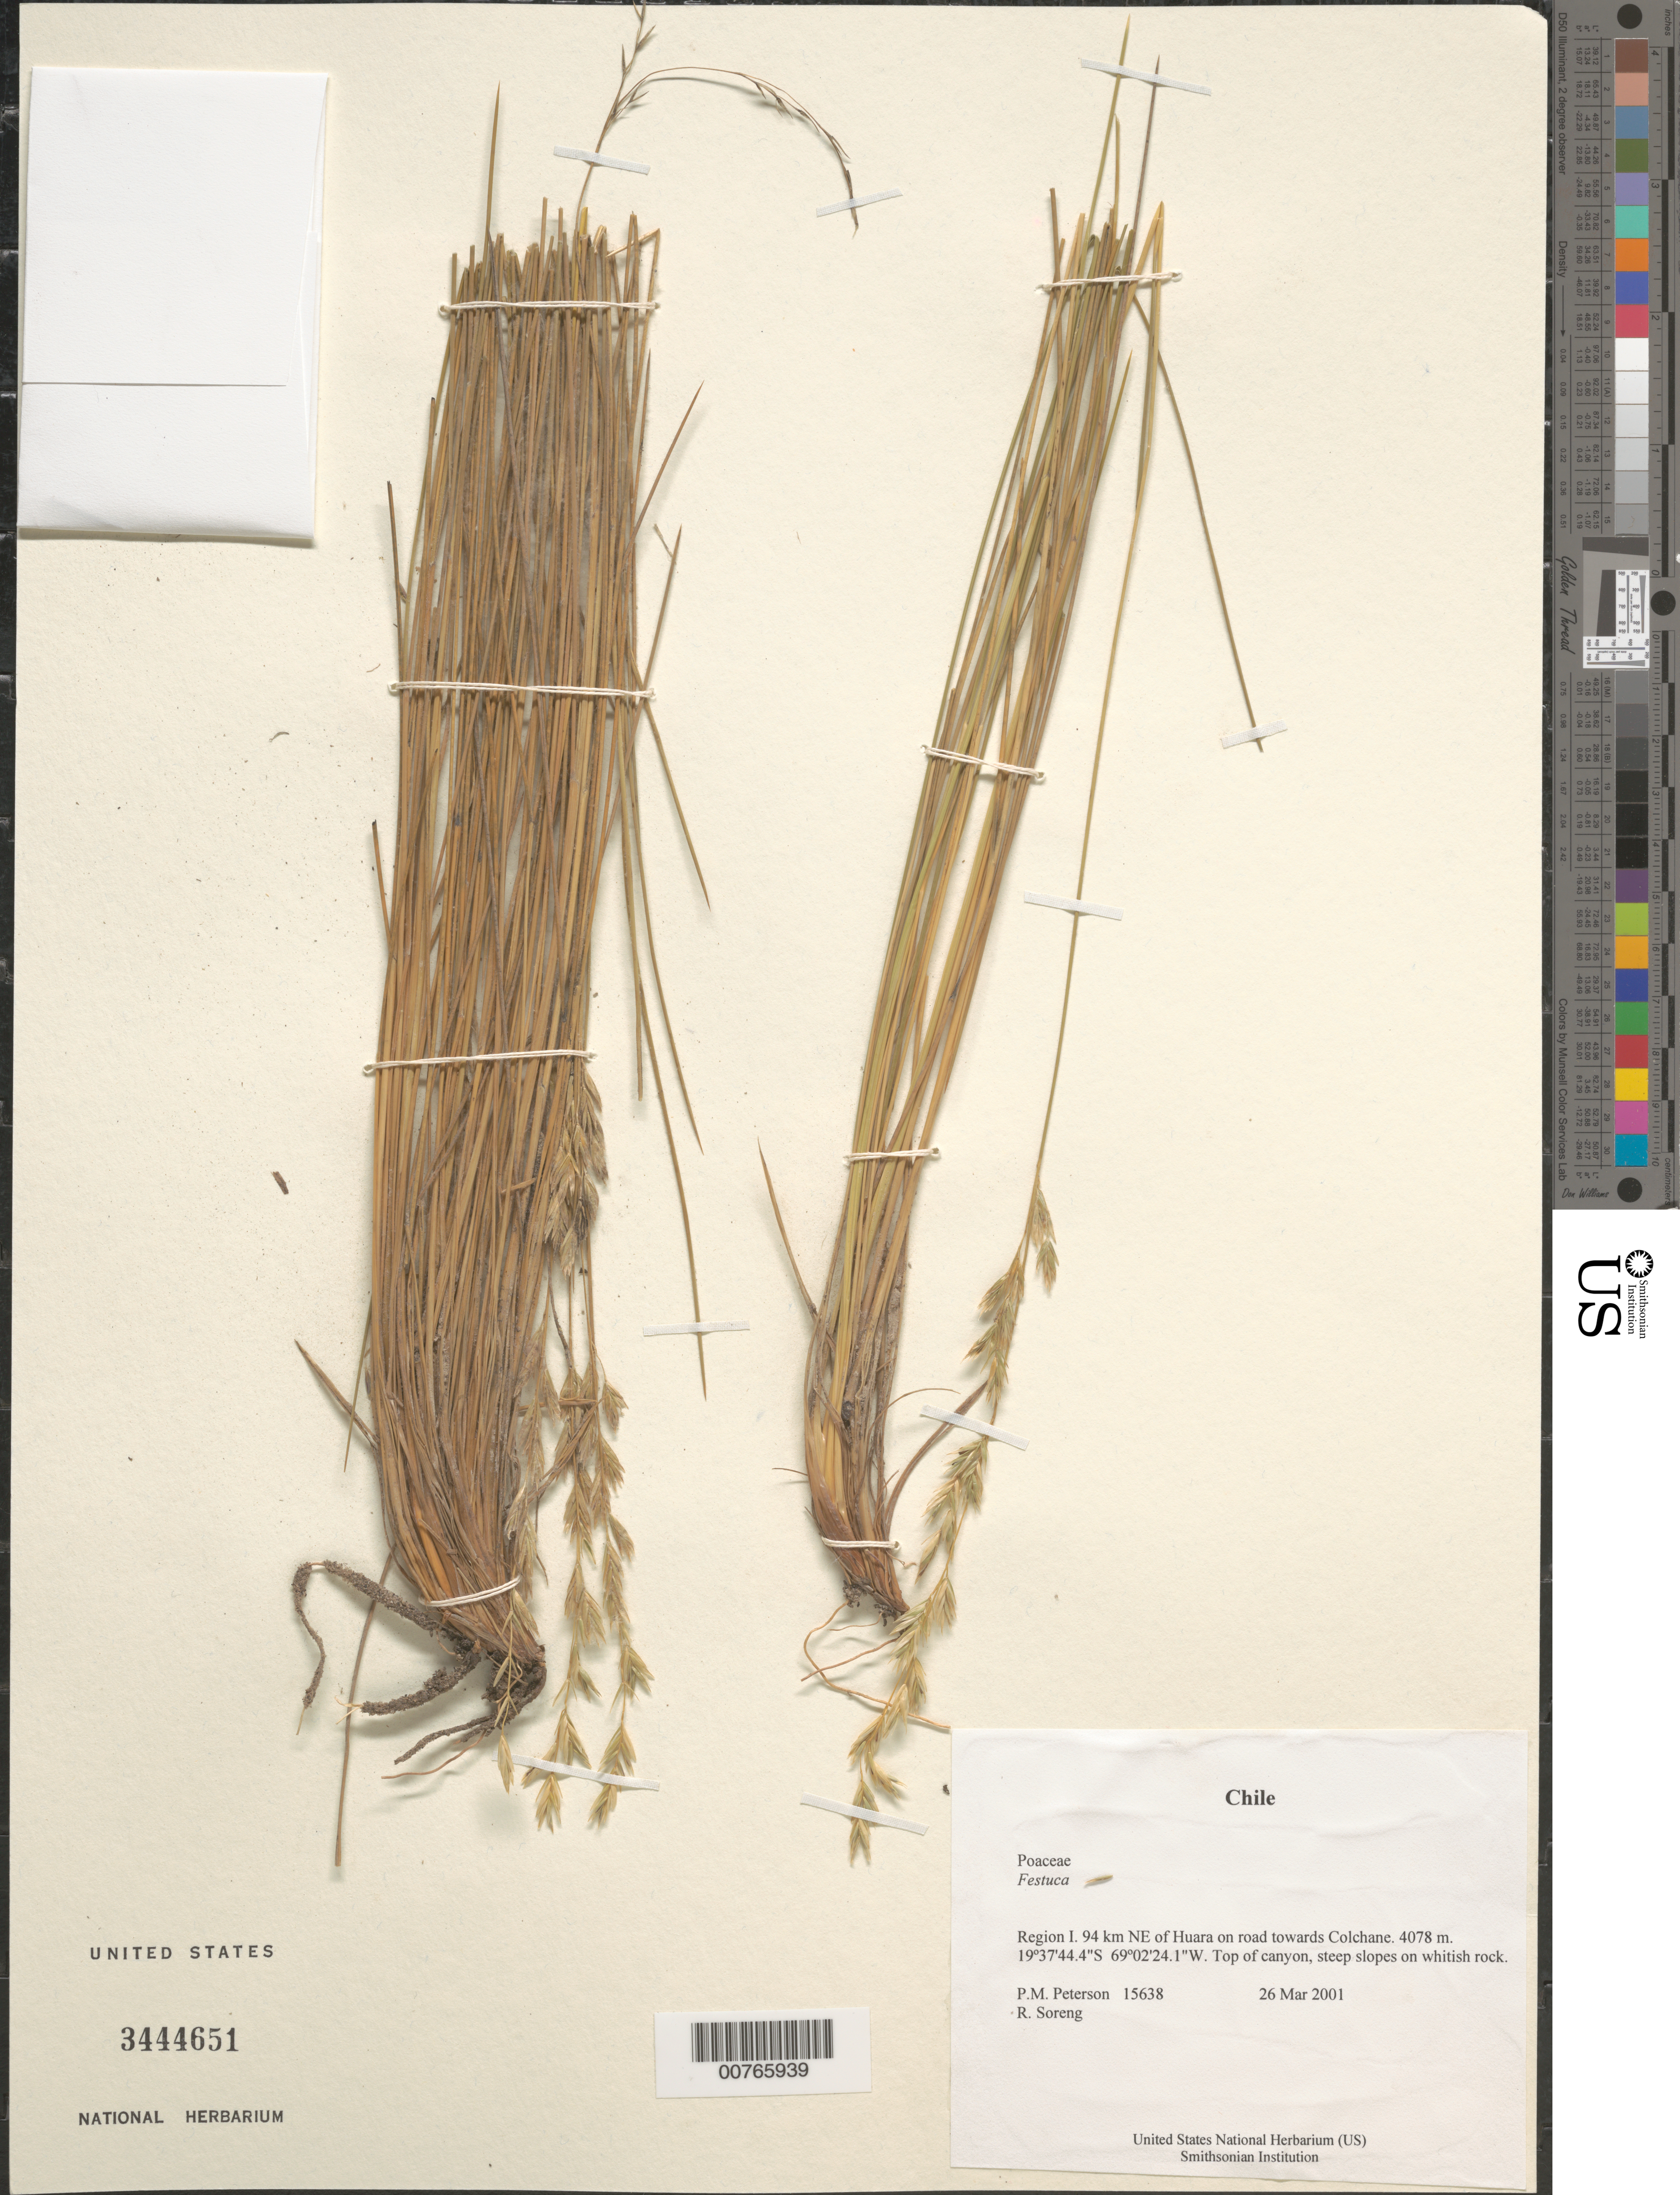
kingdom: Plantae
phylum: Tracheophyta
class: Liliopsida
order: Poales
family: Poaceae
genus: Festuca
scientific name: Festuca sp.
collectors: P. M. Peterson & R. J. Soreng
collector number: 15638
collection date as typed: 26 Mar 2001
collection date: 2001-03-26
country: Chile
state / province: Tarapacá (I)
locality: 94 km NE of Huara on road towards Colchane.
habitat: Top of canyon, steep slopes on whitish rock.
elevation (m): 4078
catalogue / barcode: US 3444651